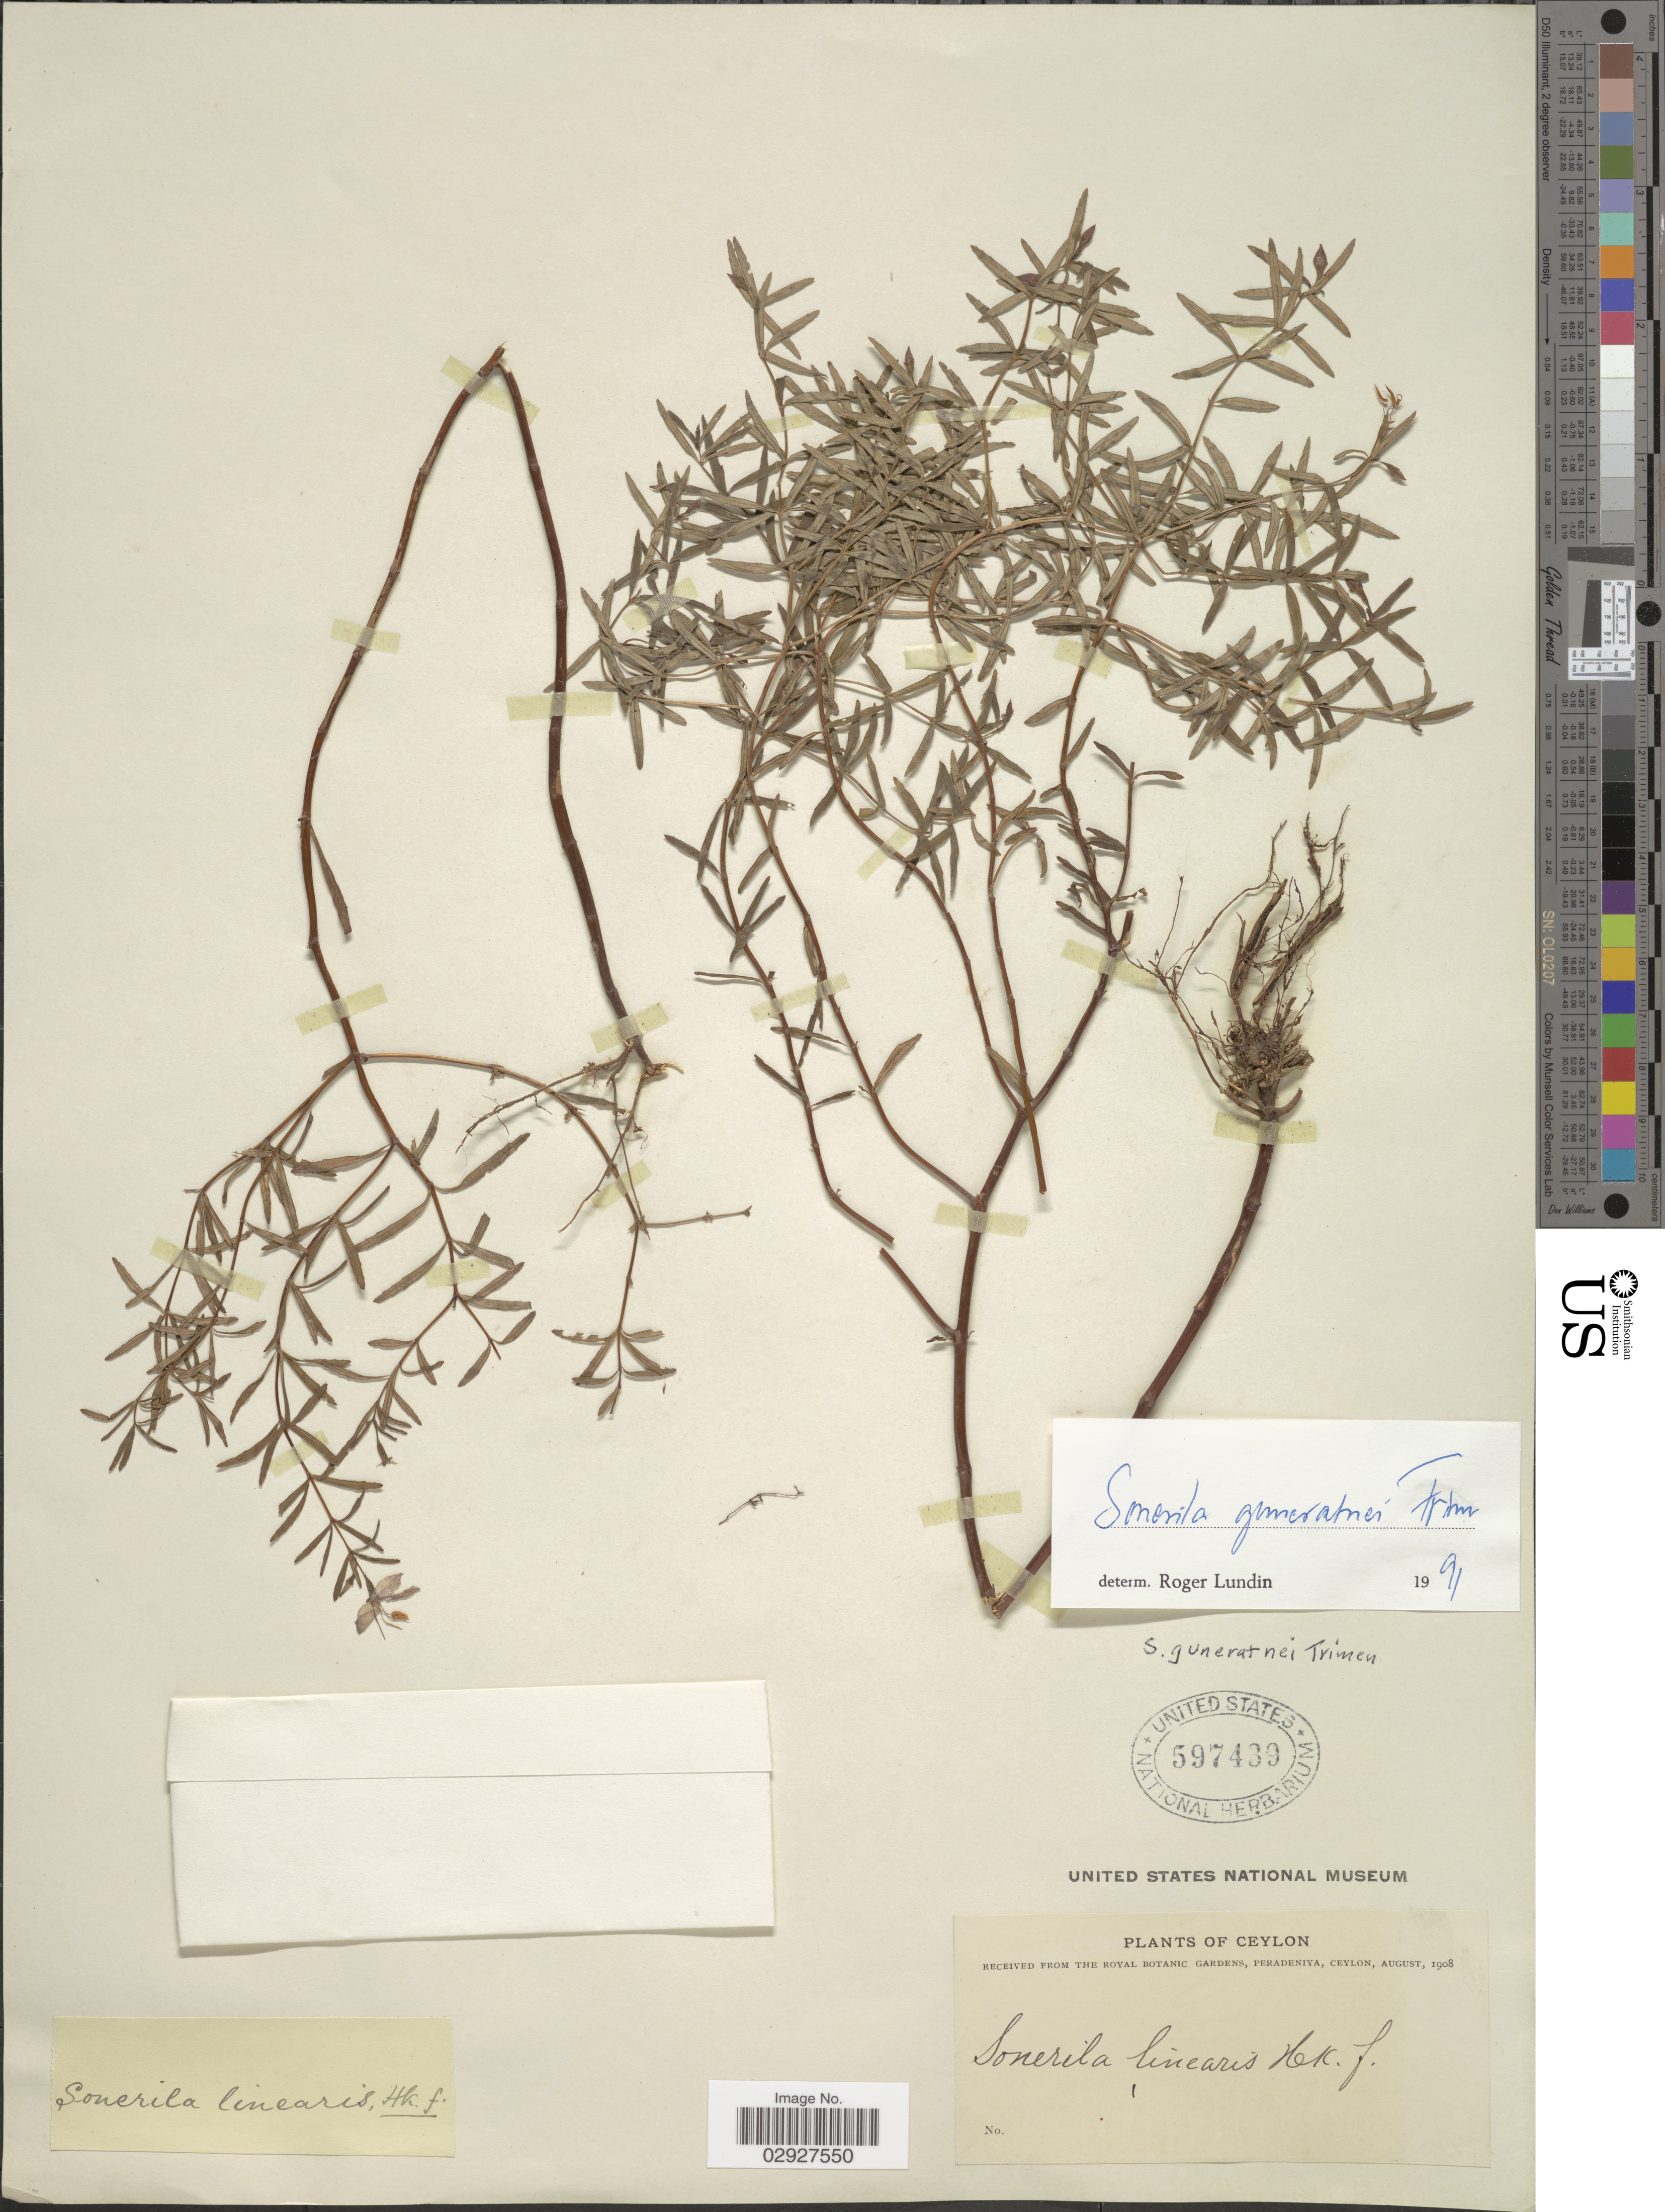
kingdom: Plantae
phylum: Tracheophyta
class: Magnoliopsida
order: Myrtales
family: Melastomataceae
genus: Sonerila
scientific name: Sonerila guneratnei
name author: Trimen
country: Sri Lanka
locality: Ceylon.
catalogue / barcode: US 597439